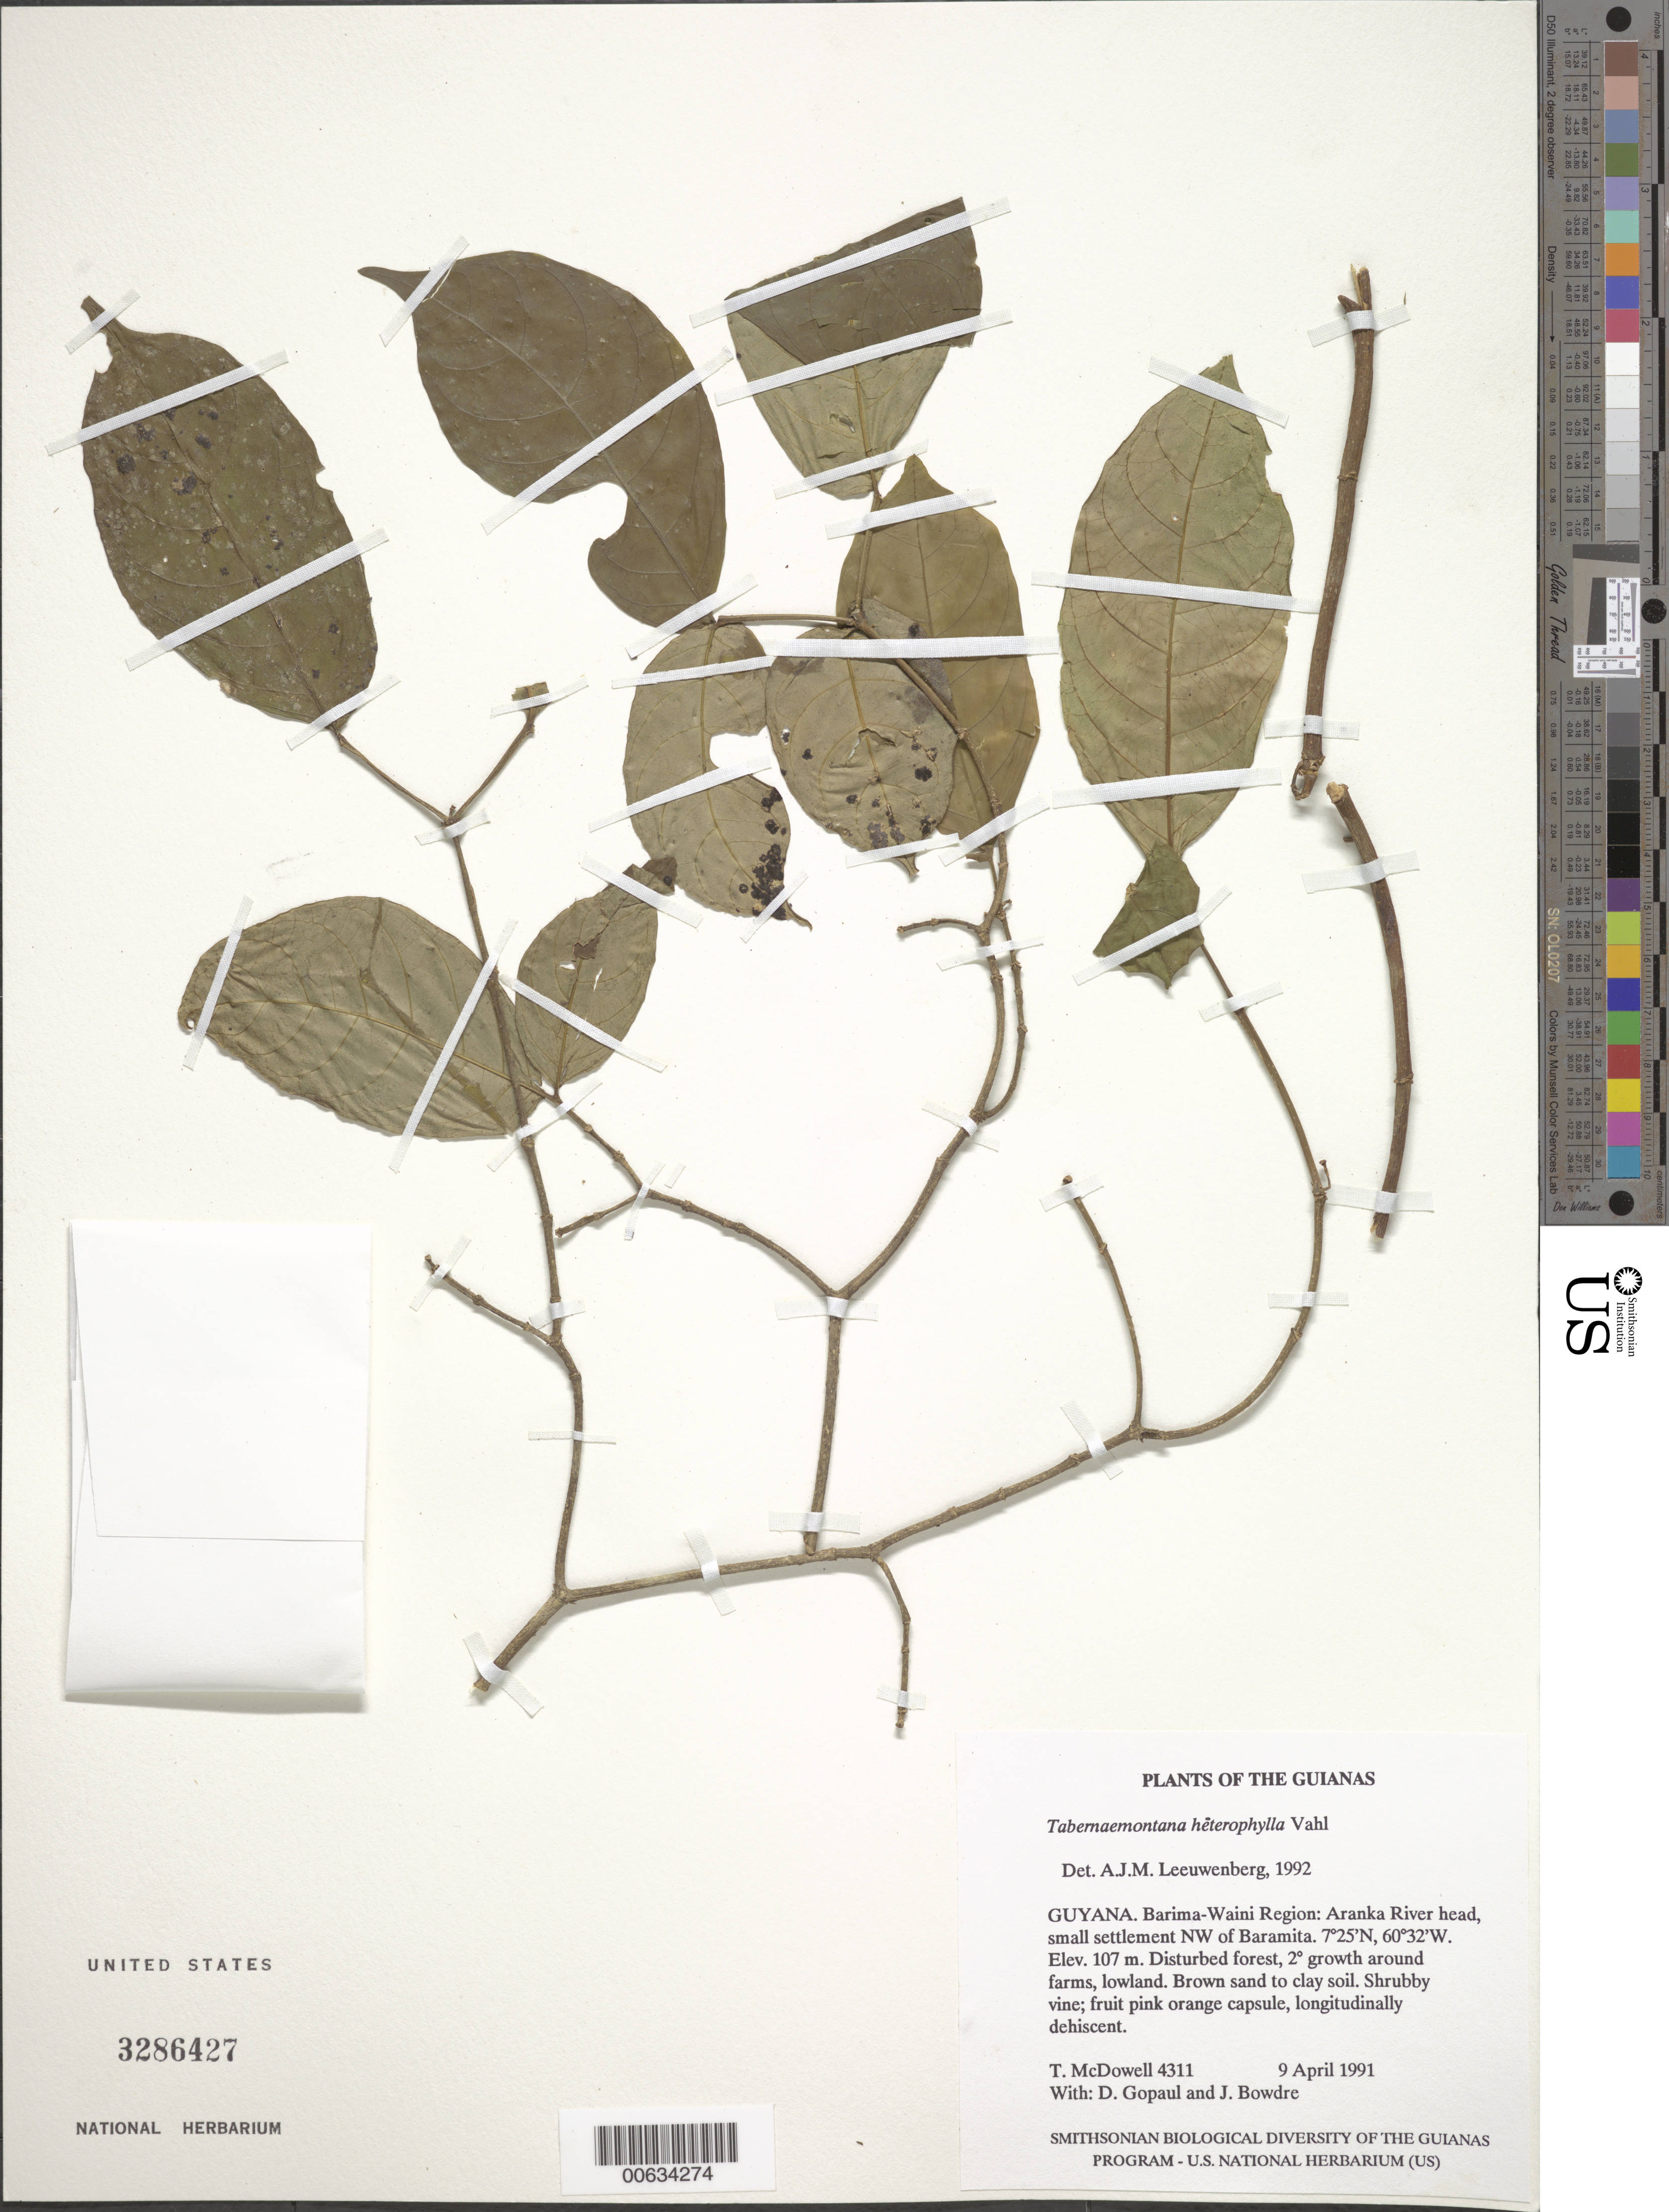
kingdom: Plantae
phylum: Tracheophyta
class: Magnoliopsida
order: Gentianales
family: Apocynaceae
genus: Tabernaemontana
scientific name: Tabernaemontana heterophylla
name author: Vahl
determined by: Leeuwenberg, A. J. M.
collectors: T. McDowell, D. Gopaul & J. Bowdre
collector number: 4311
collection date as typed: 9 April 1991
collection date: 1991-04-09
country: Guyana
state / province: Barima-Waini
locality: Aranka River head, small settlement NW of Baramita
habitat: Disturbed forest, secondary growth around farms, lowland. Brown sand to clay soil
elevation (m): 107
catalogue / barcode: US 3286427